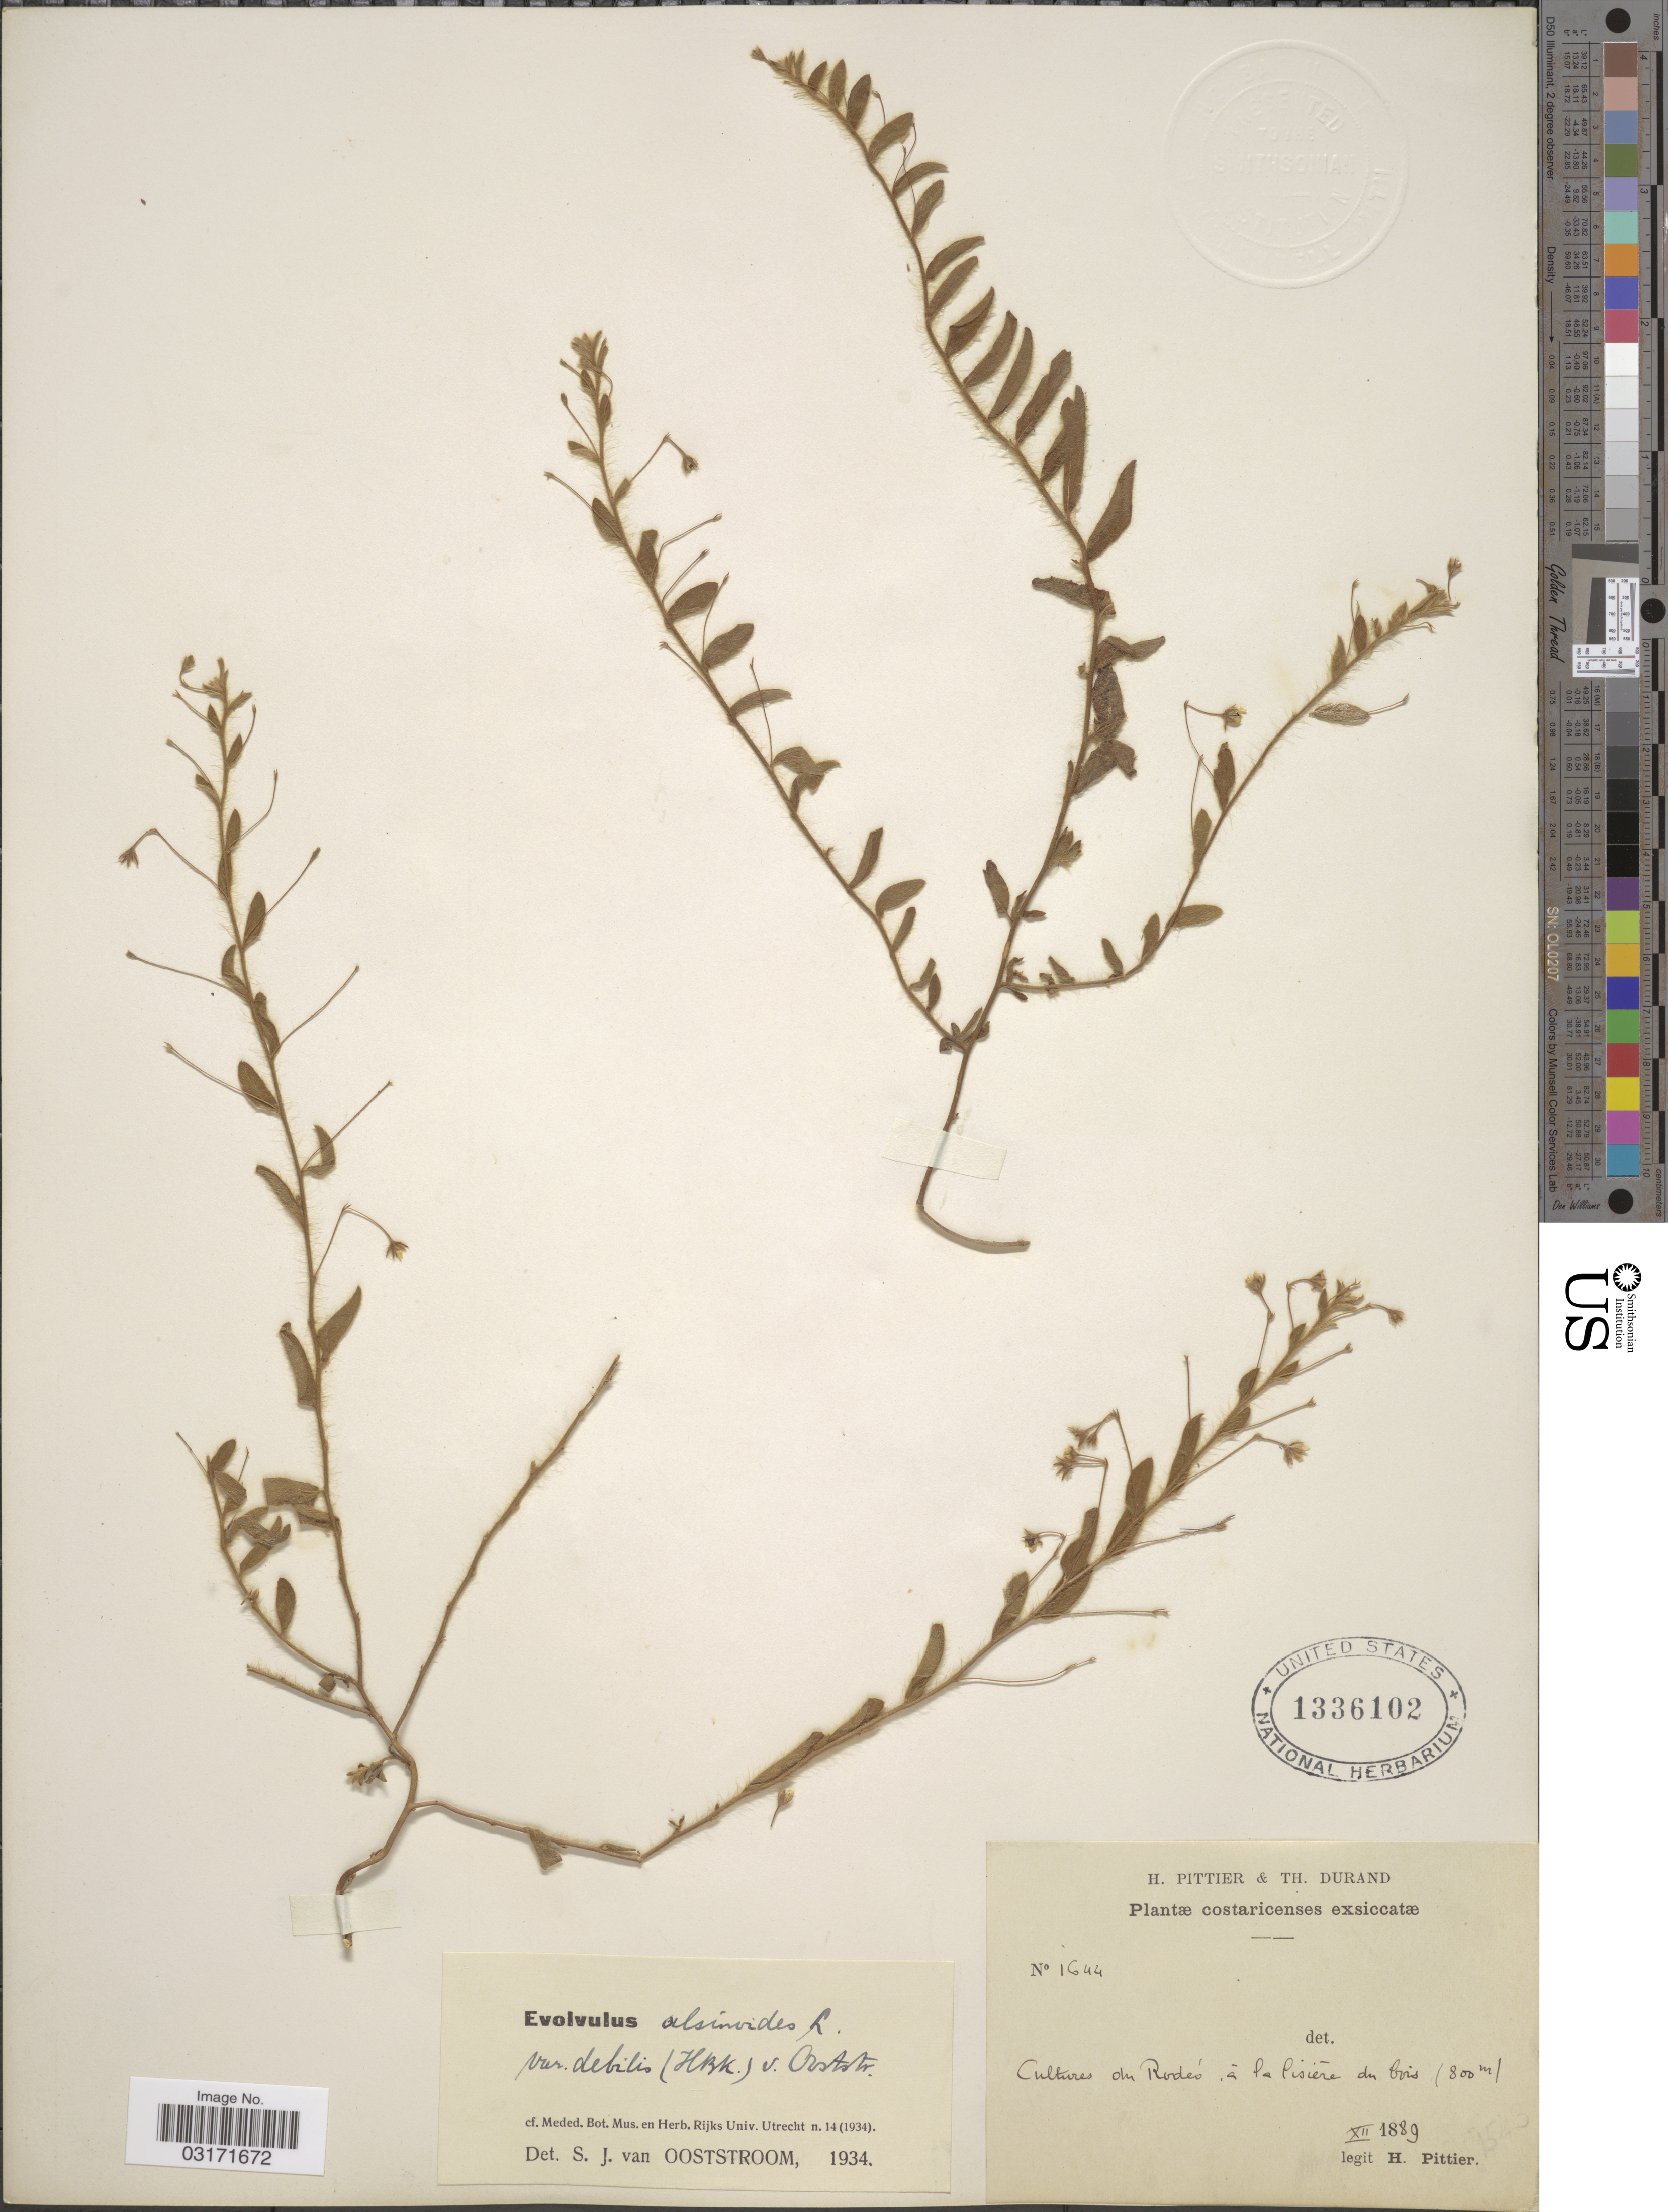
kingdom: Plantae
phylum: Tracheophyta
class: Magnoliopsida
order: Solanales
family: Convolvulaceae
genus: Evolvulus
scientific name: Evolvulus alsinoides var. debilis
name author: (Kunth) Ooststr.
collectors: H. F. Pittier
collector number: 1644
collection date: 1889-12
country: Costa Rica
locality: Cultures du Rodés, á la lisiére du bois.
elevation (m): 800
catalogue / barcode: US 1336102